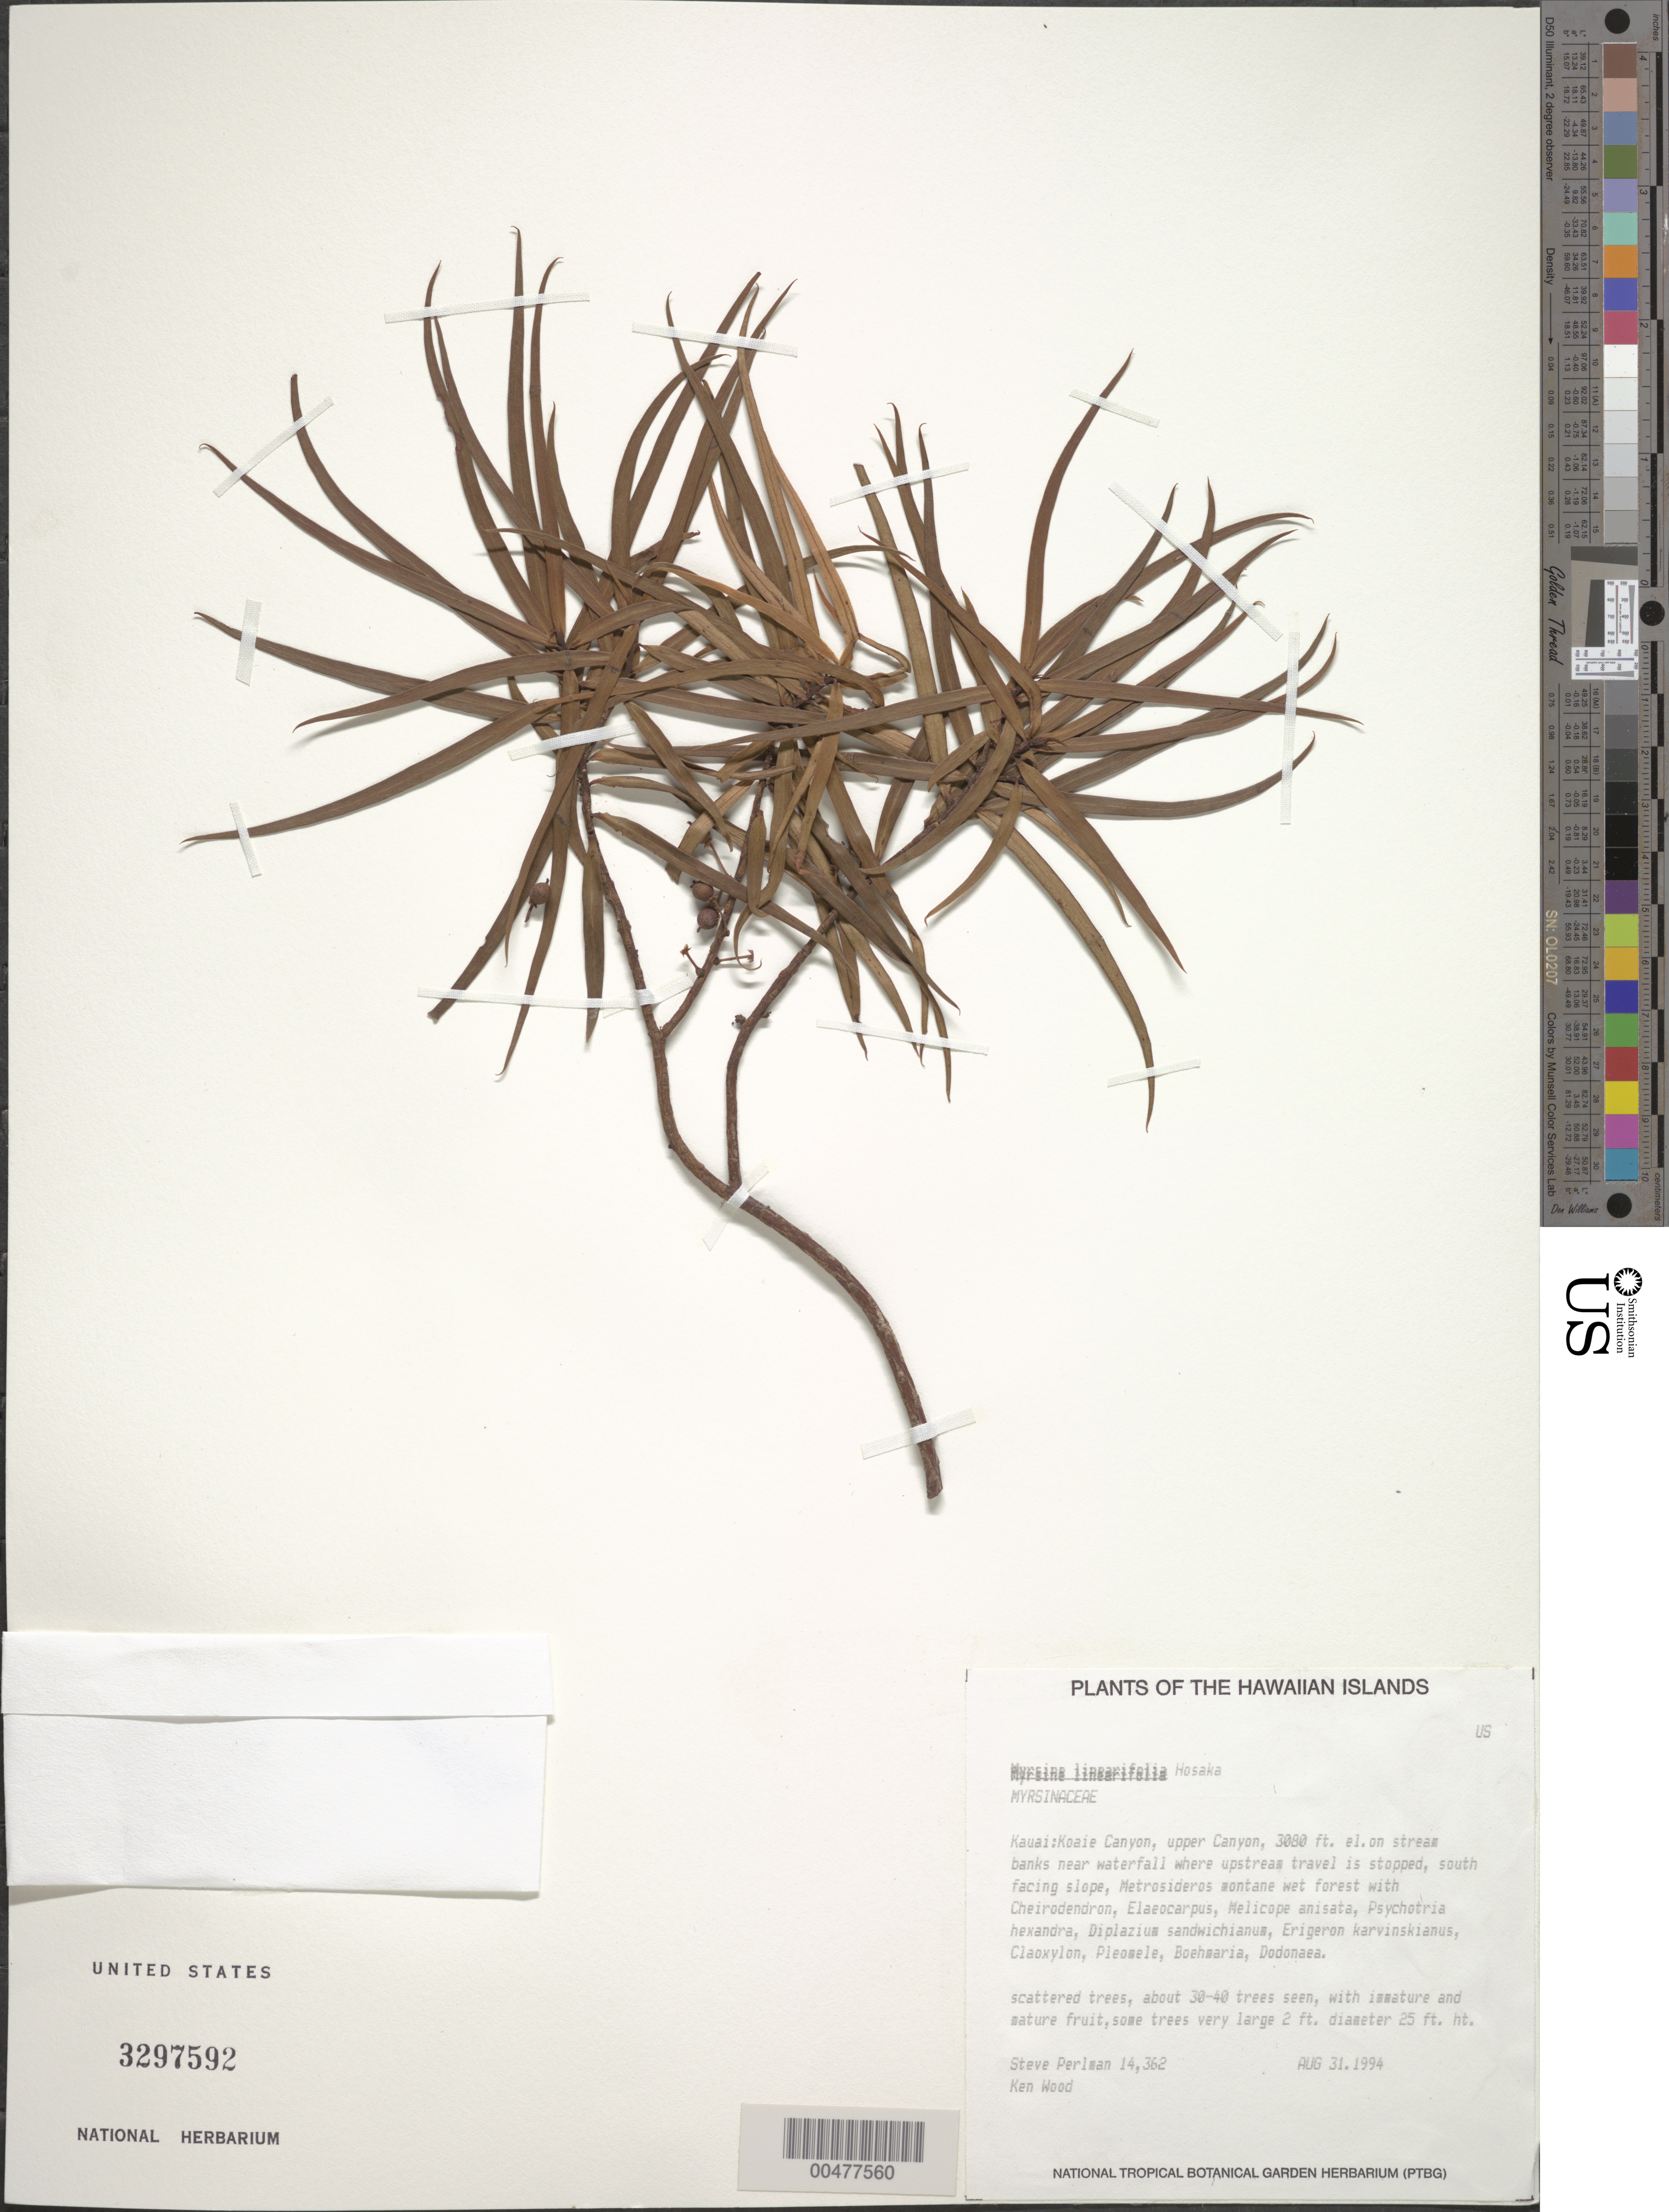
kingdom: Plantae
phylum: Tracheophyta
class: Magnoliopsida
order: Ericales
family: Primulaceae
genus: Myrsine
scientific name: Myrsine linearifolia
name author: Hosaka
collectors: S. P. Perlman & K. Wood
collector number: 14362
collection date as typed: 31 Aug 1994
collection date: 1994-08-31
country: United States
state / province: Hawaii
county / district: Kauai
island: Kaua'i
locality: Koaie Canyon, upper Canyon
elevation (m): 939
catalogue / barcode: US 3297592